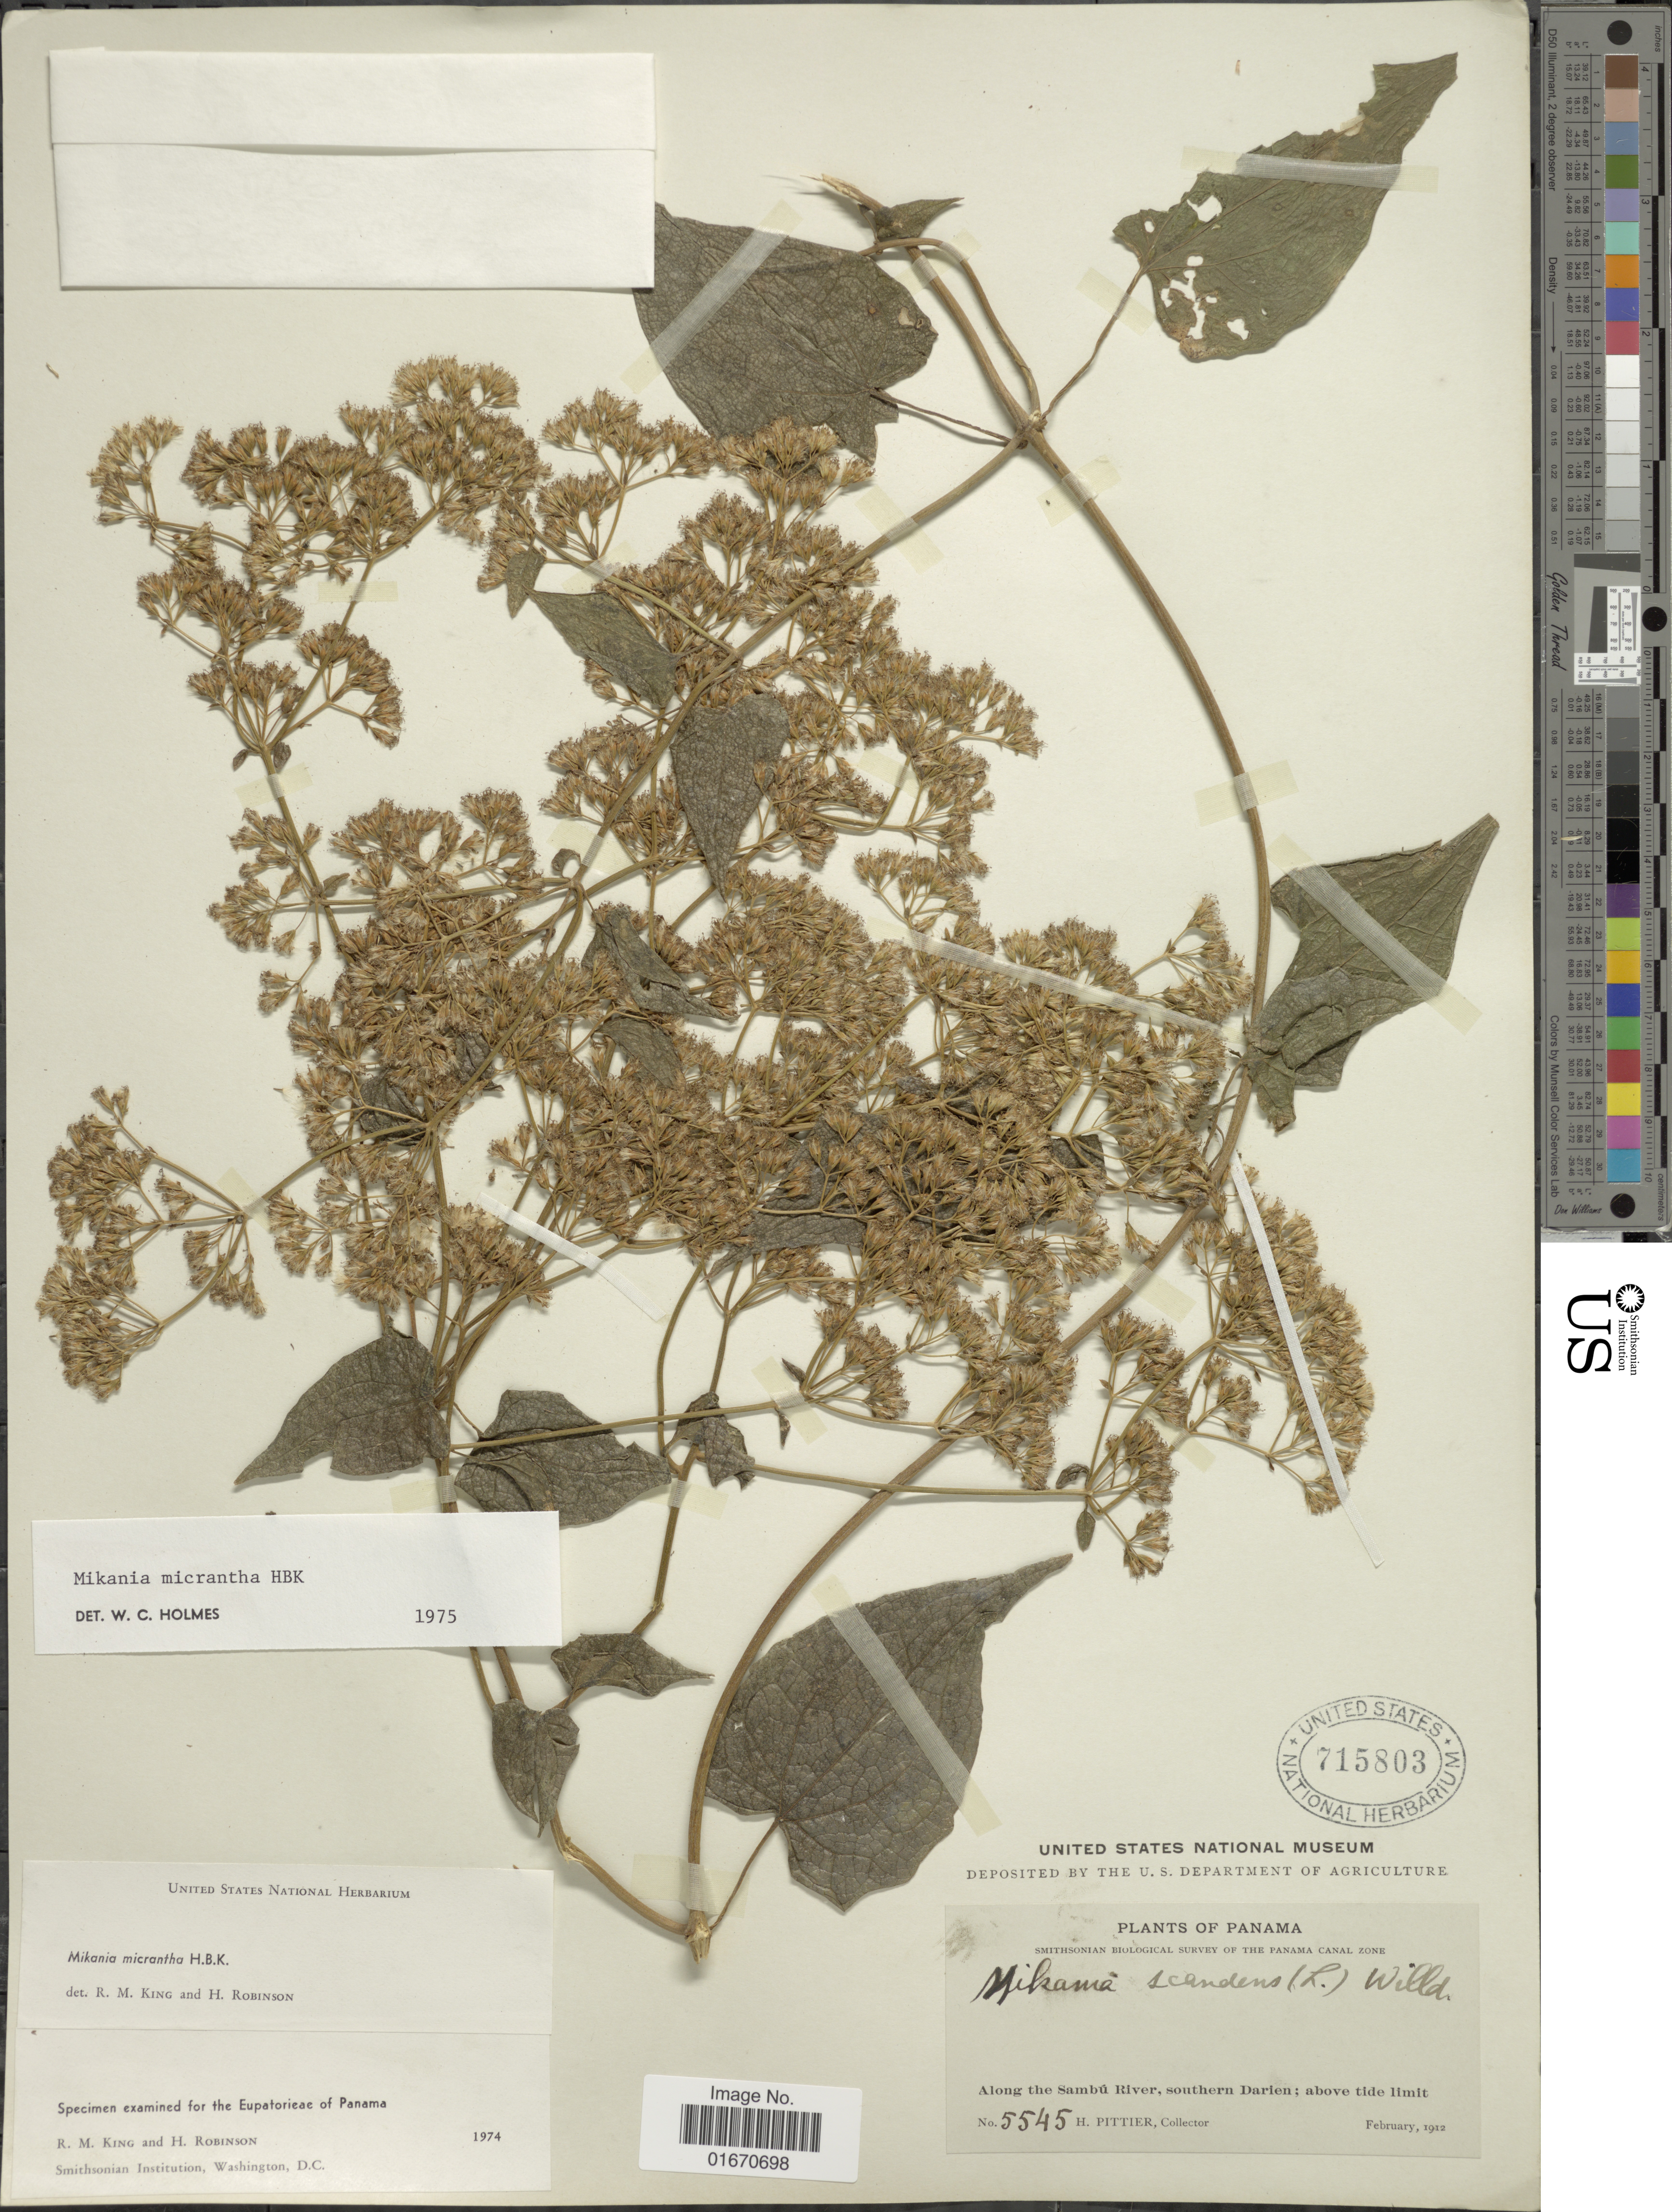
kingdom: Plantae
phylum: Tracheophyta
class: Magnoliopsida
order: Asterales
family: Asteraceae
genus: Mikania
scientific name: Mikania micrantha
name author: Kunth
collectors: H. F. Pittier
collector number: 5545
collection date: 1912-02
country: Panama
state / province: Darién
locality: Along the Sambu River, southern Darien, above tide limit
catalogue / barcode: US 715803